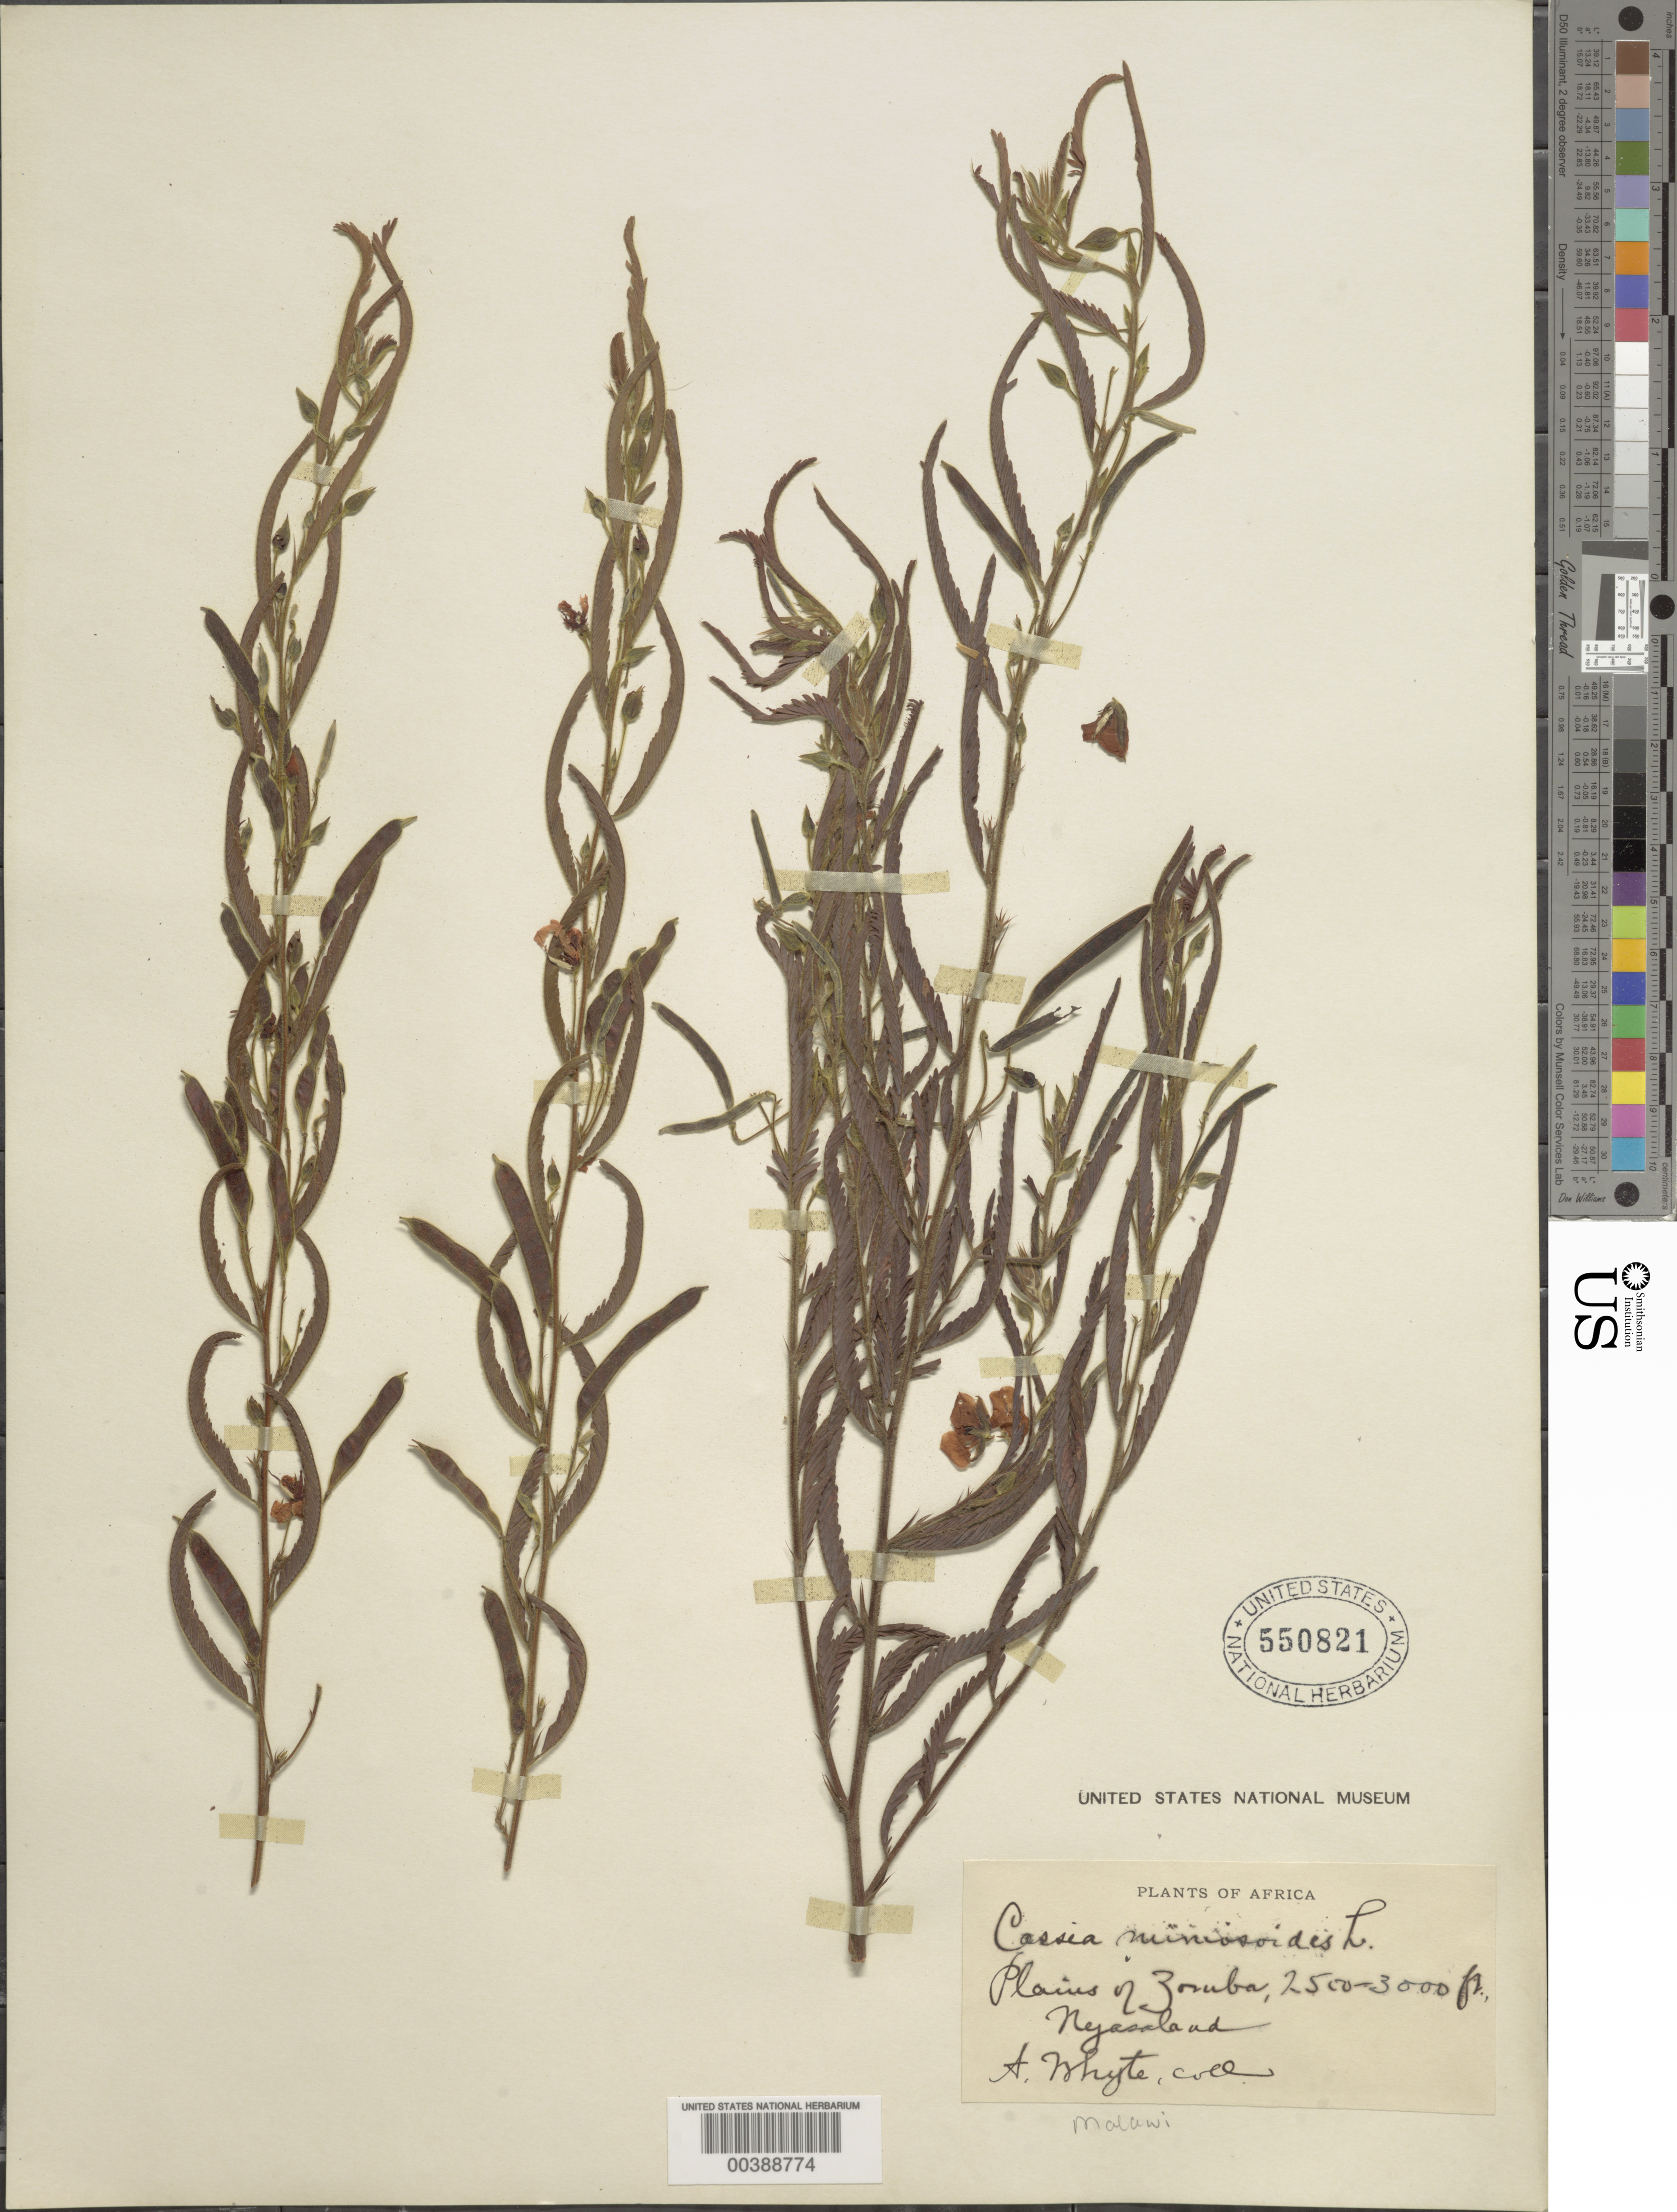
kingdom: Plantae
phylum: Tracheophyta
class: Magnoliopsida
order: Fabales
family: Fabaceae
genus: Chamaecrista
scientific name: Chamaecrista mimosoides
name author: (L.) Greene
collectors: A. Whyte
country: Malawi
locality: Nyasaland; plains of zomba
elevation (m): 762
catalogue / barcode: US 550821